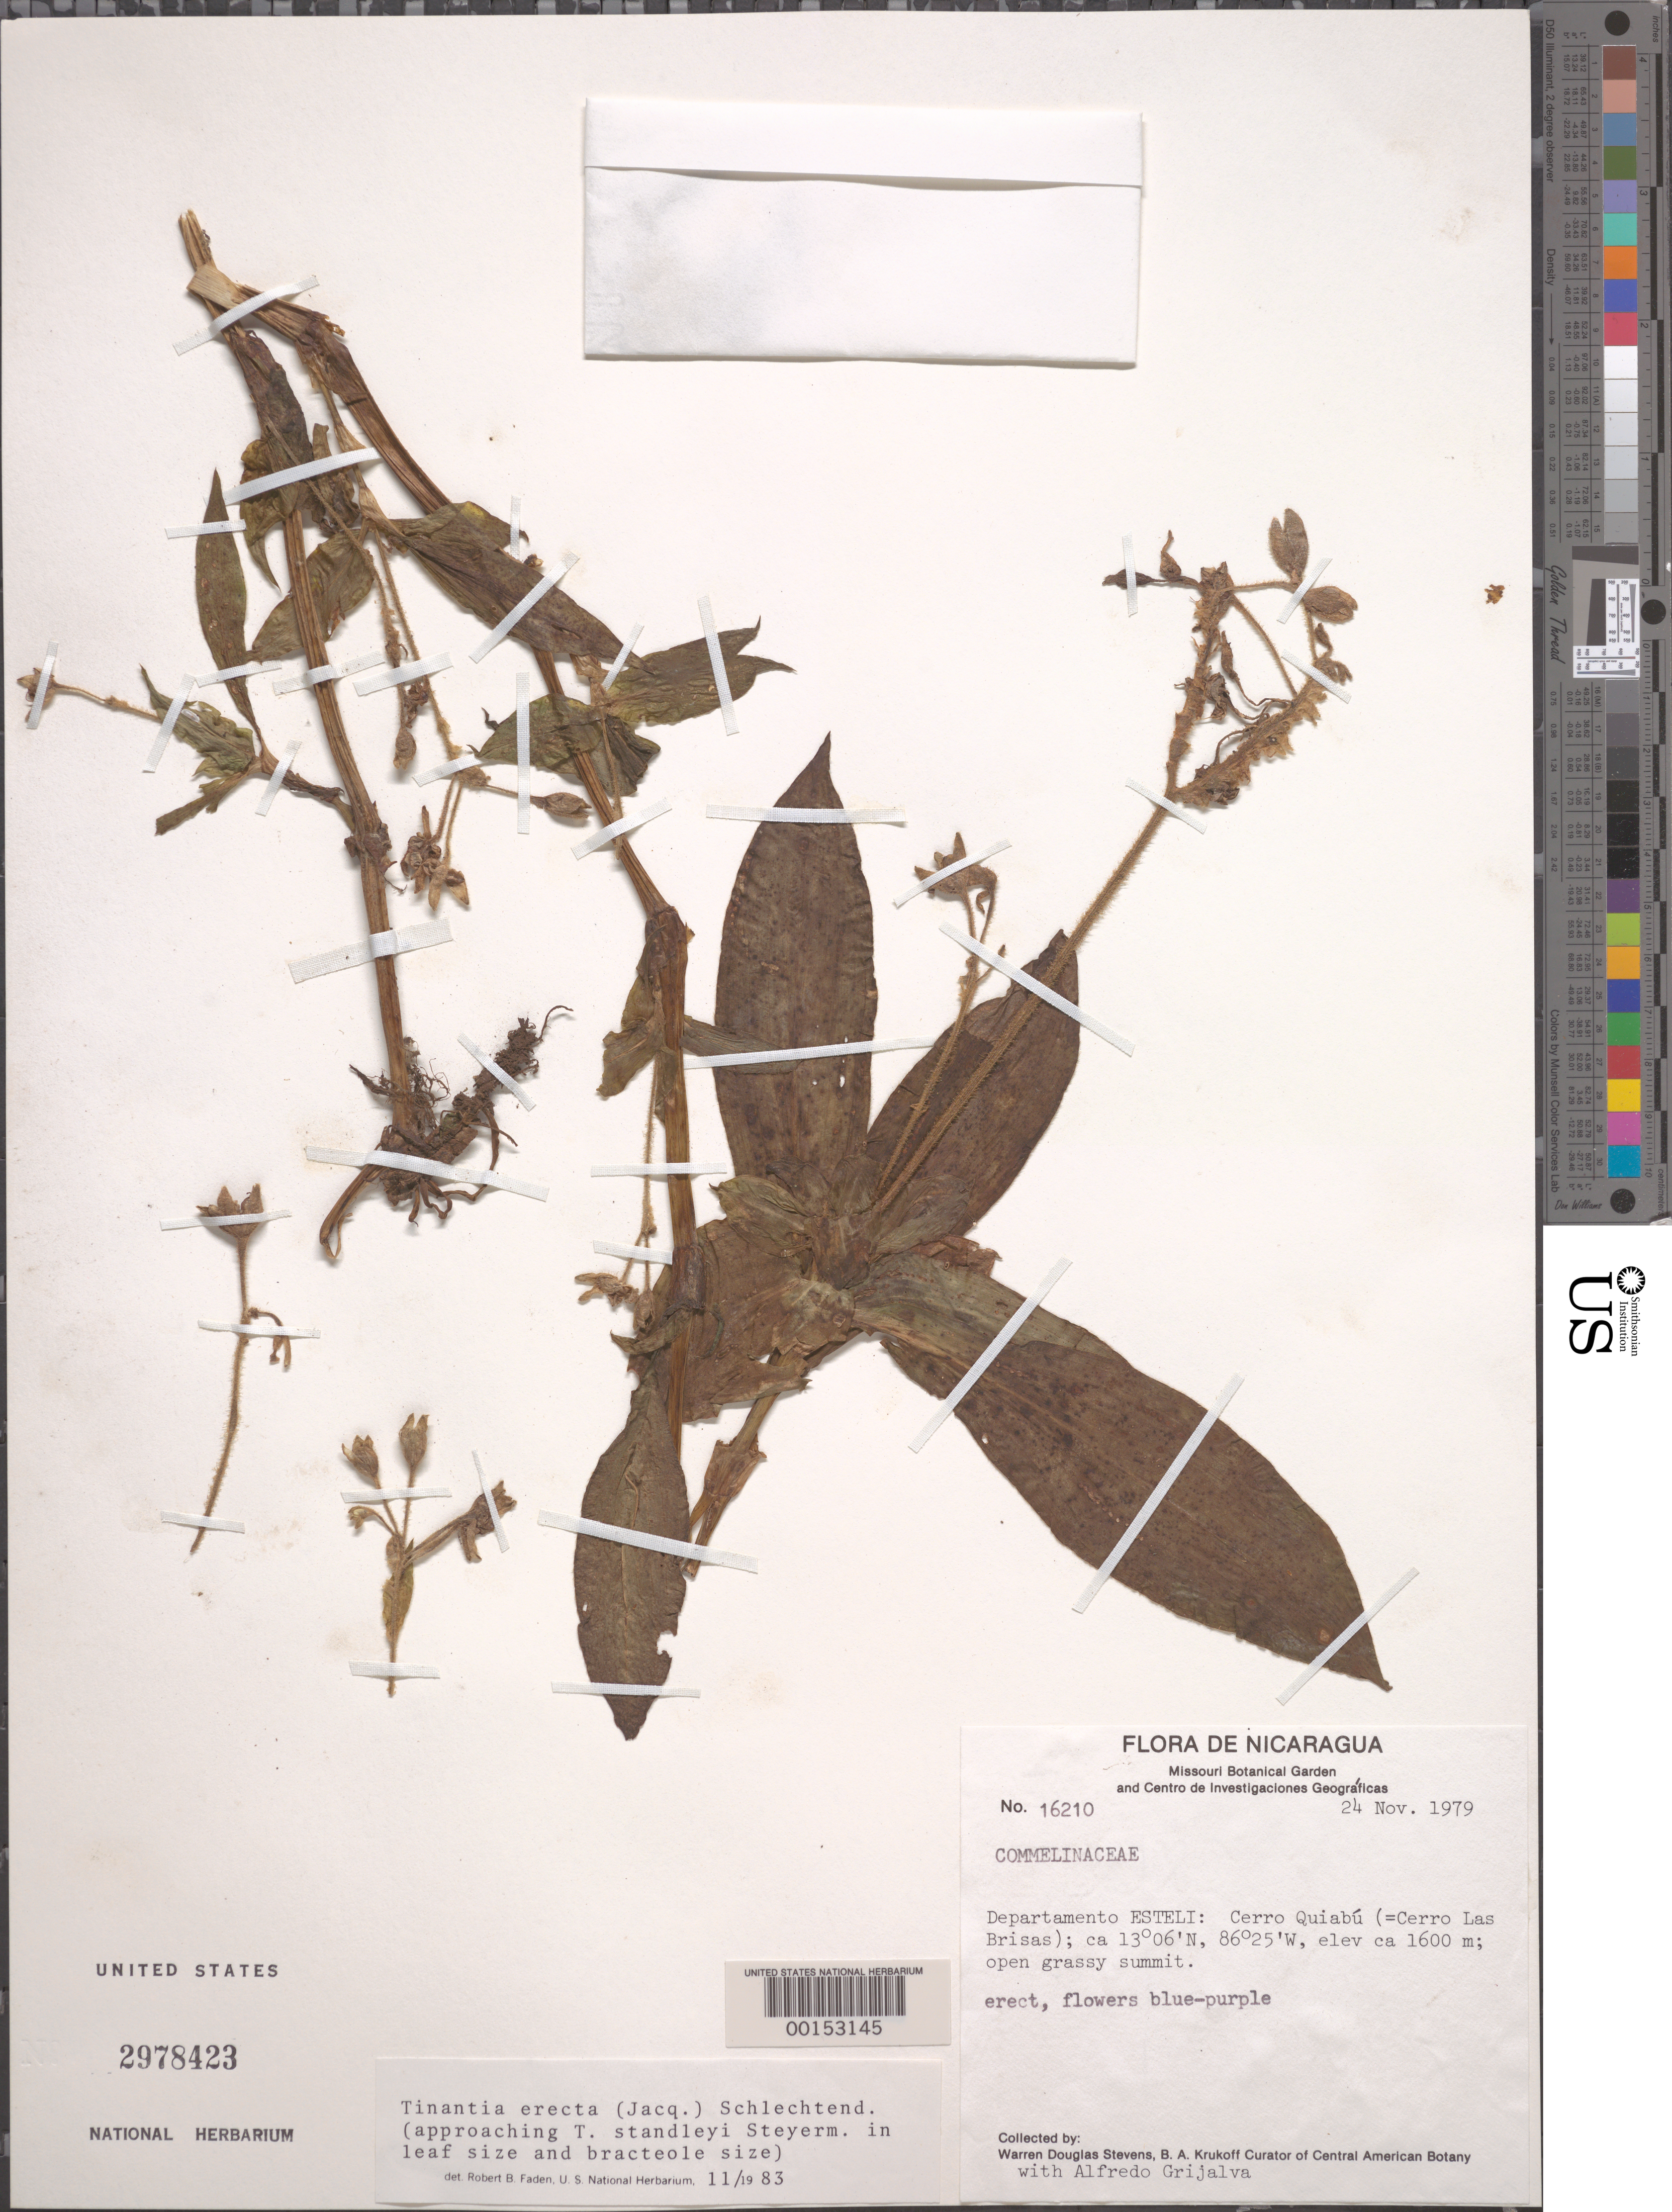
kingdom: Plantae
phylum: Tracheophyta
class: Liliopsida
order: Commelinales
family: Commelinaceae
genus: Tinantia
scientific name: Tinantia erecta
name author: (Jacq.) Fenzl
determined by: Faden, Robert B., (US), Smithsonian Institution - National Museum of Natural History (UNITED STATES)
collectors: W. D. Stevens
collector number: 16210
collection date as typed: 24 Nov 1979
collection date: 1979-11-24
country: Nicaragua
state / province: Estelí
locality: Cerro quiabu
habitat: Open, grassy summit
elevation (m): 1600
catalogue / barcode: US 2978423